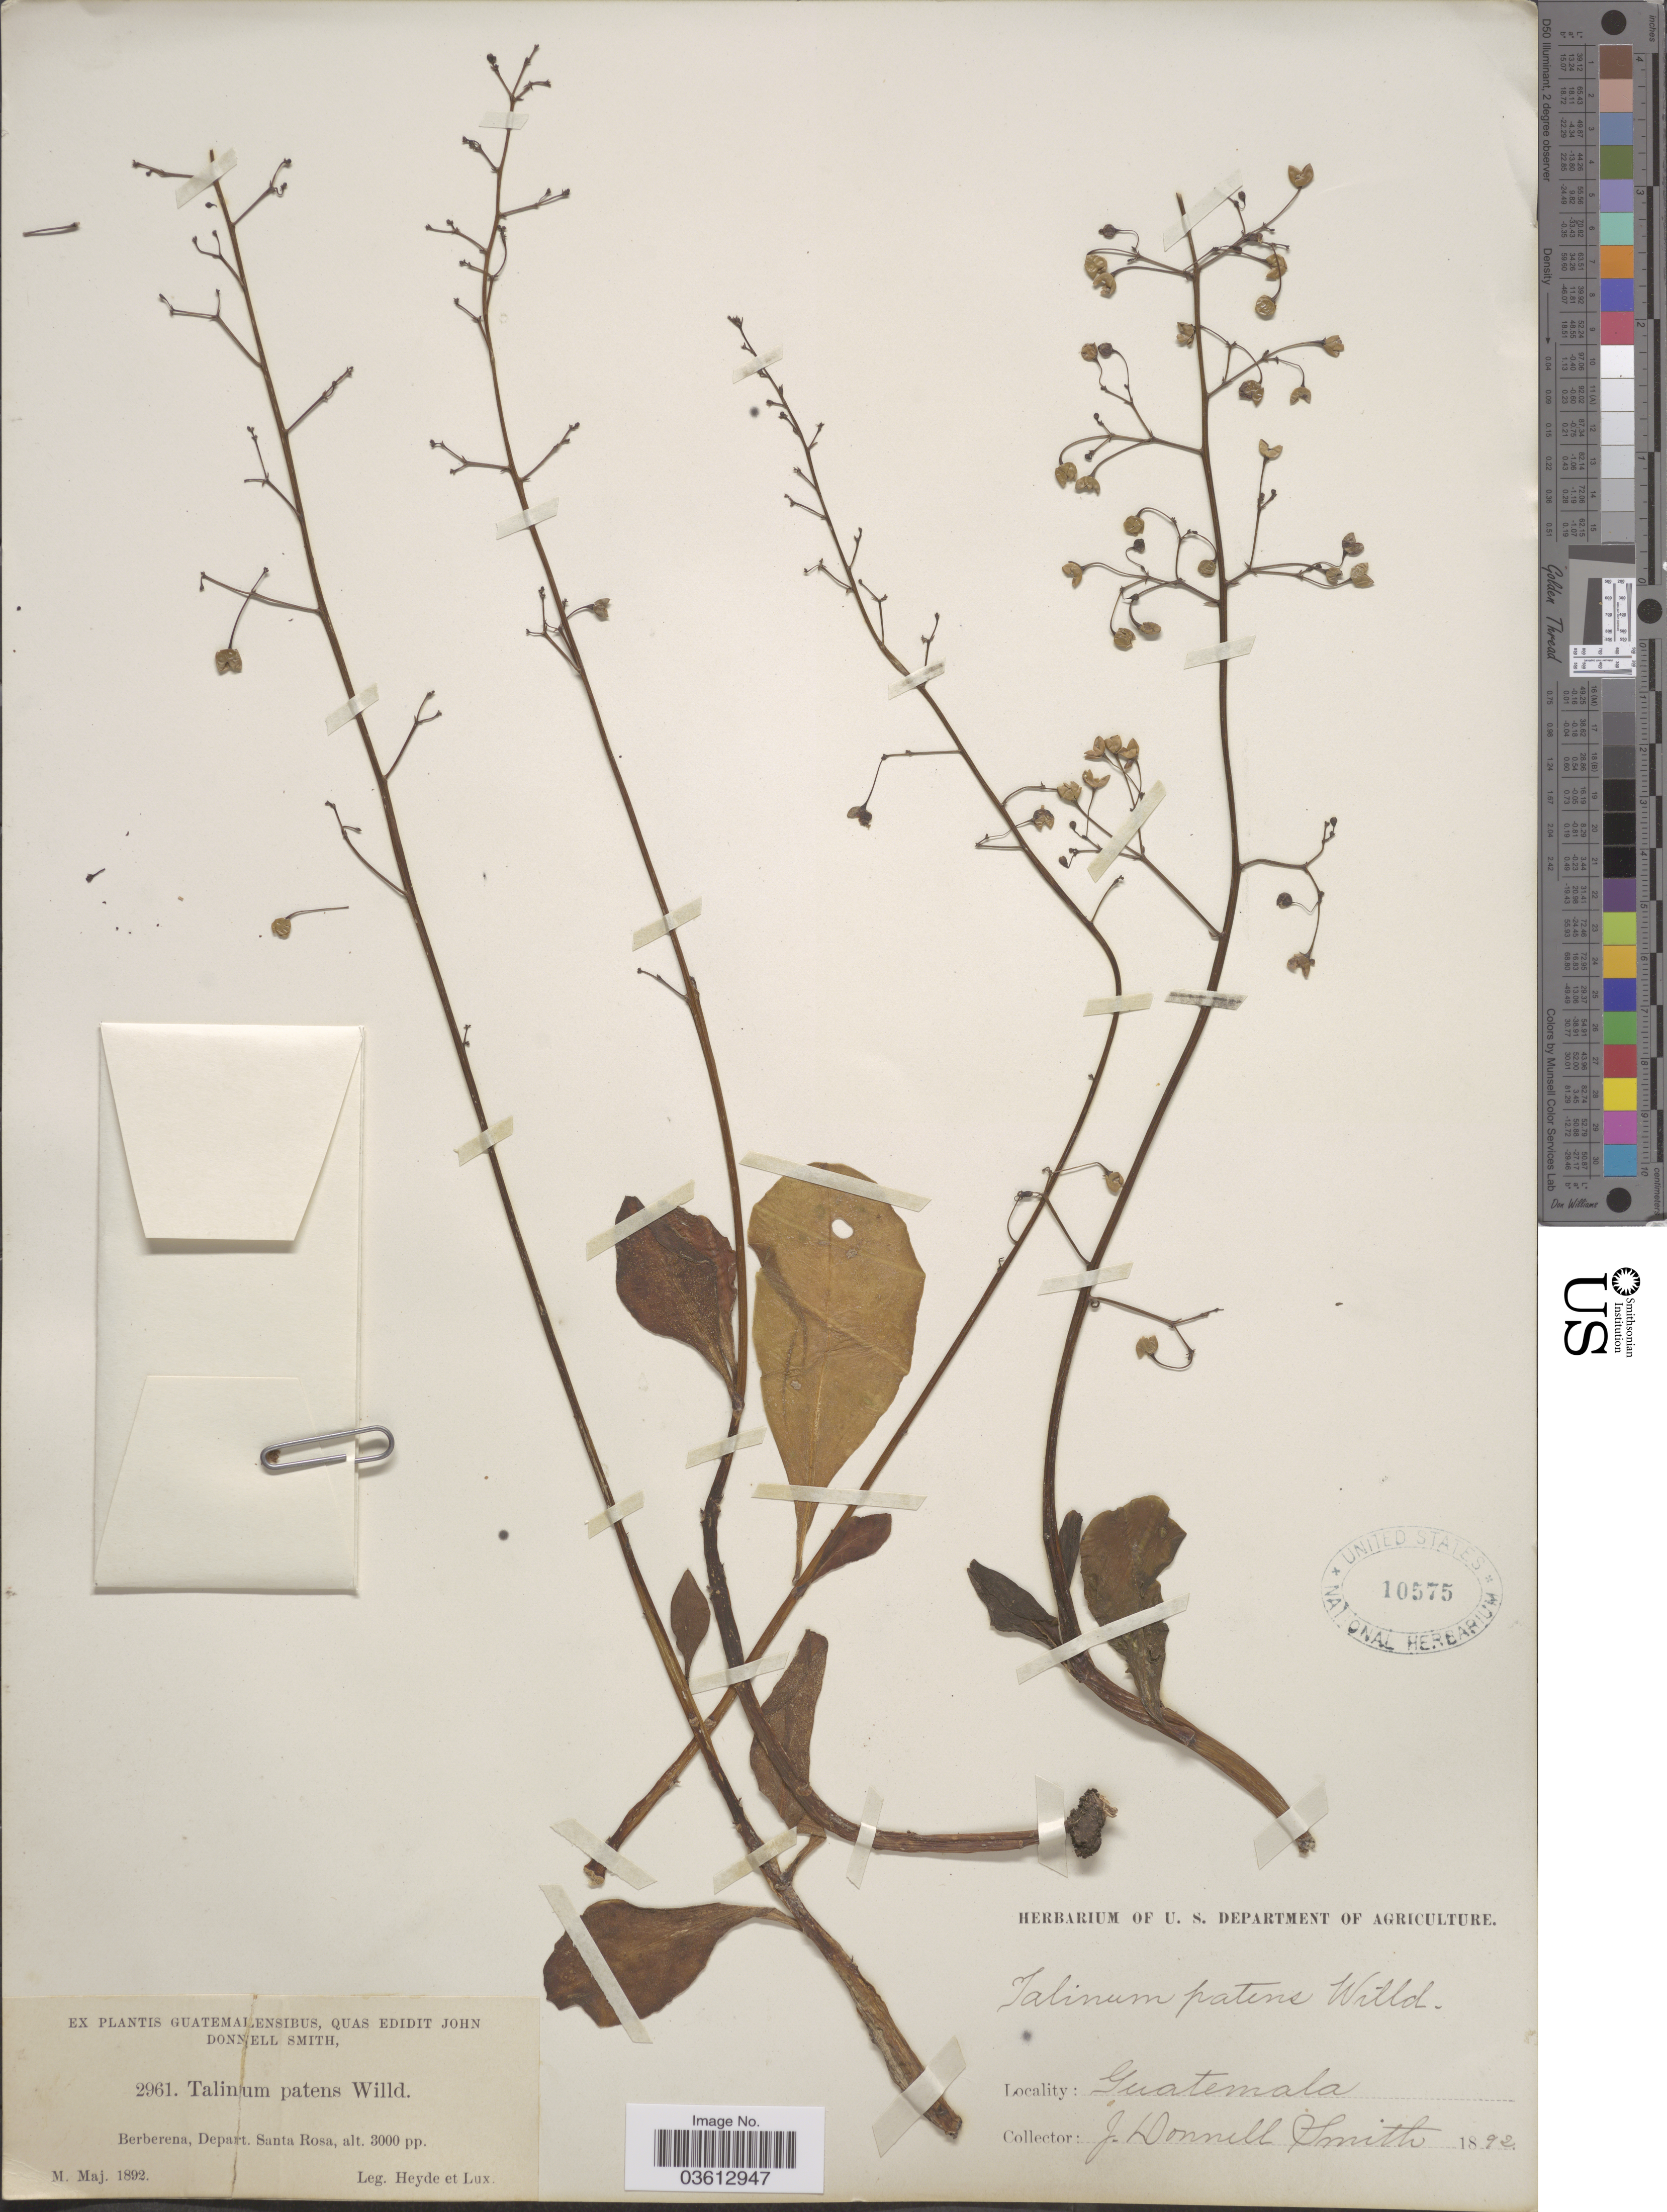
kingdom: Plantae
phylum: Tracheophyta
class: Magnoliopsida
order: Caryophyllales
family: Talinaceae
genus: Talinum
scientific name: Talinum paniculatum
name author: (Jacq.) Gaertn.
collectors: J. Donnell Smith, Heyde & Lux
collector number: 2961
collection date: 1892-05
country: Guatemala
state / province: Santa Rosa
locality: Berberena, Depart. Santa Rosa.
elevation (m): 914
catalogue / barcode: US 10575